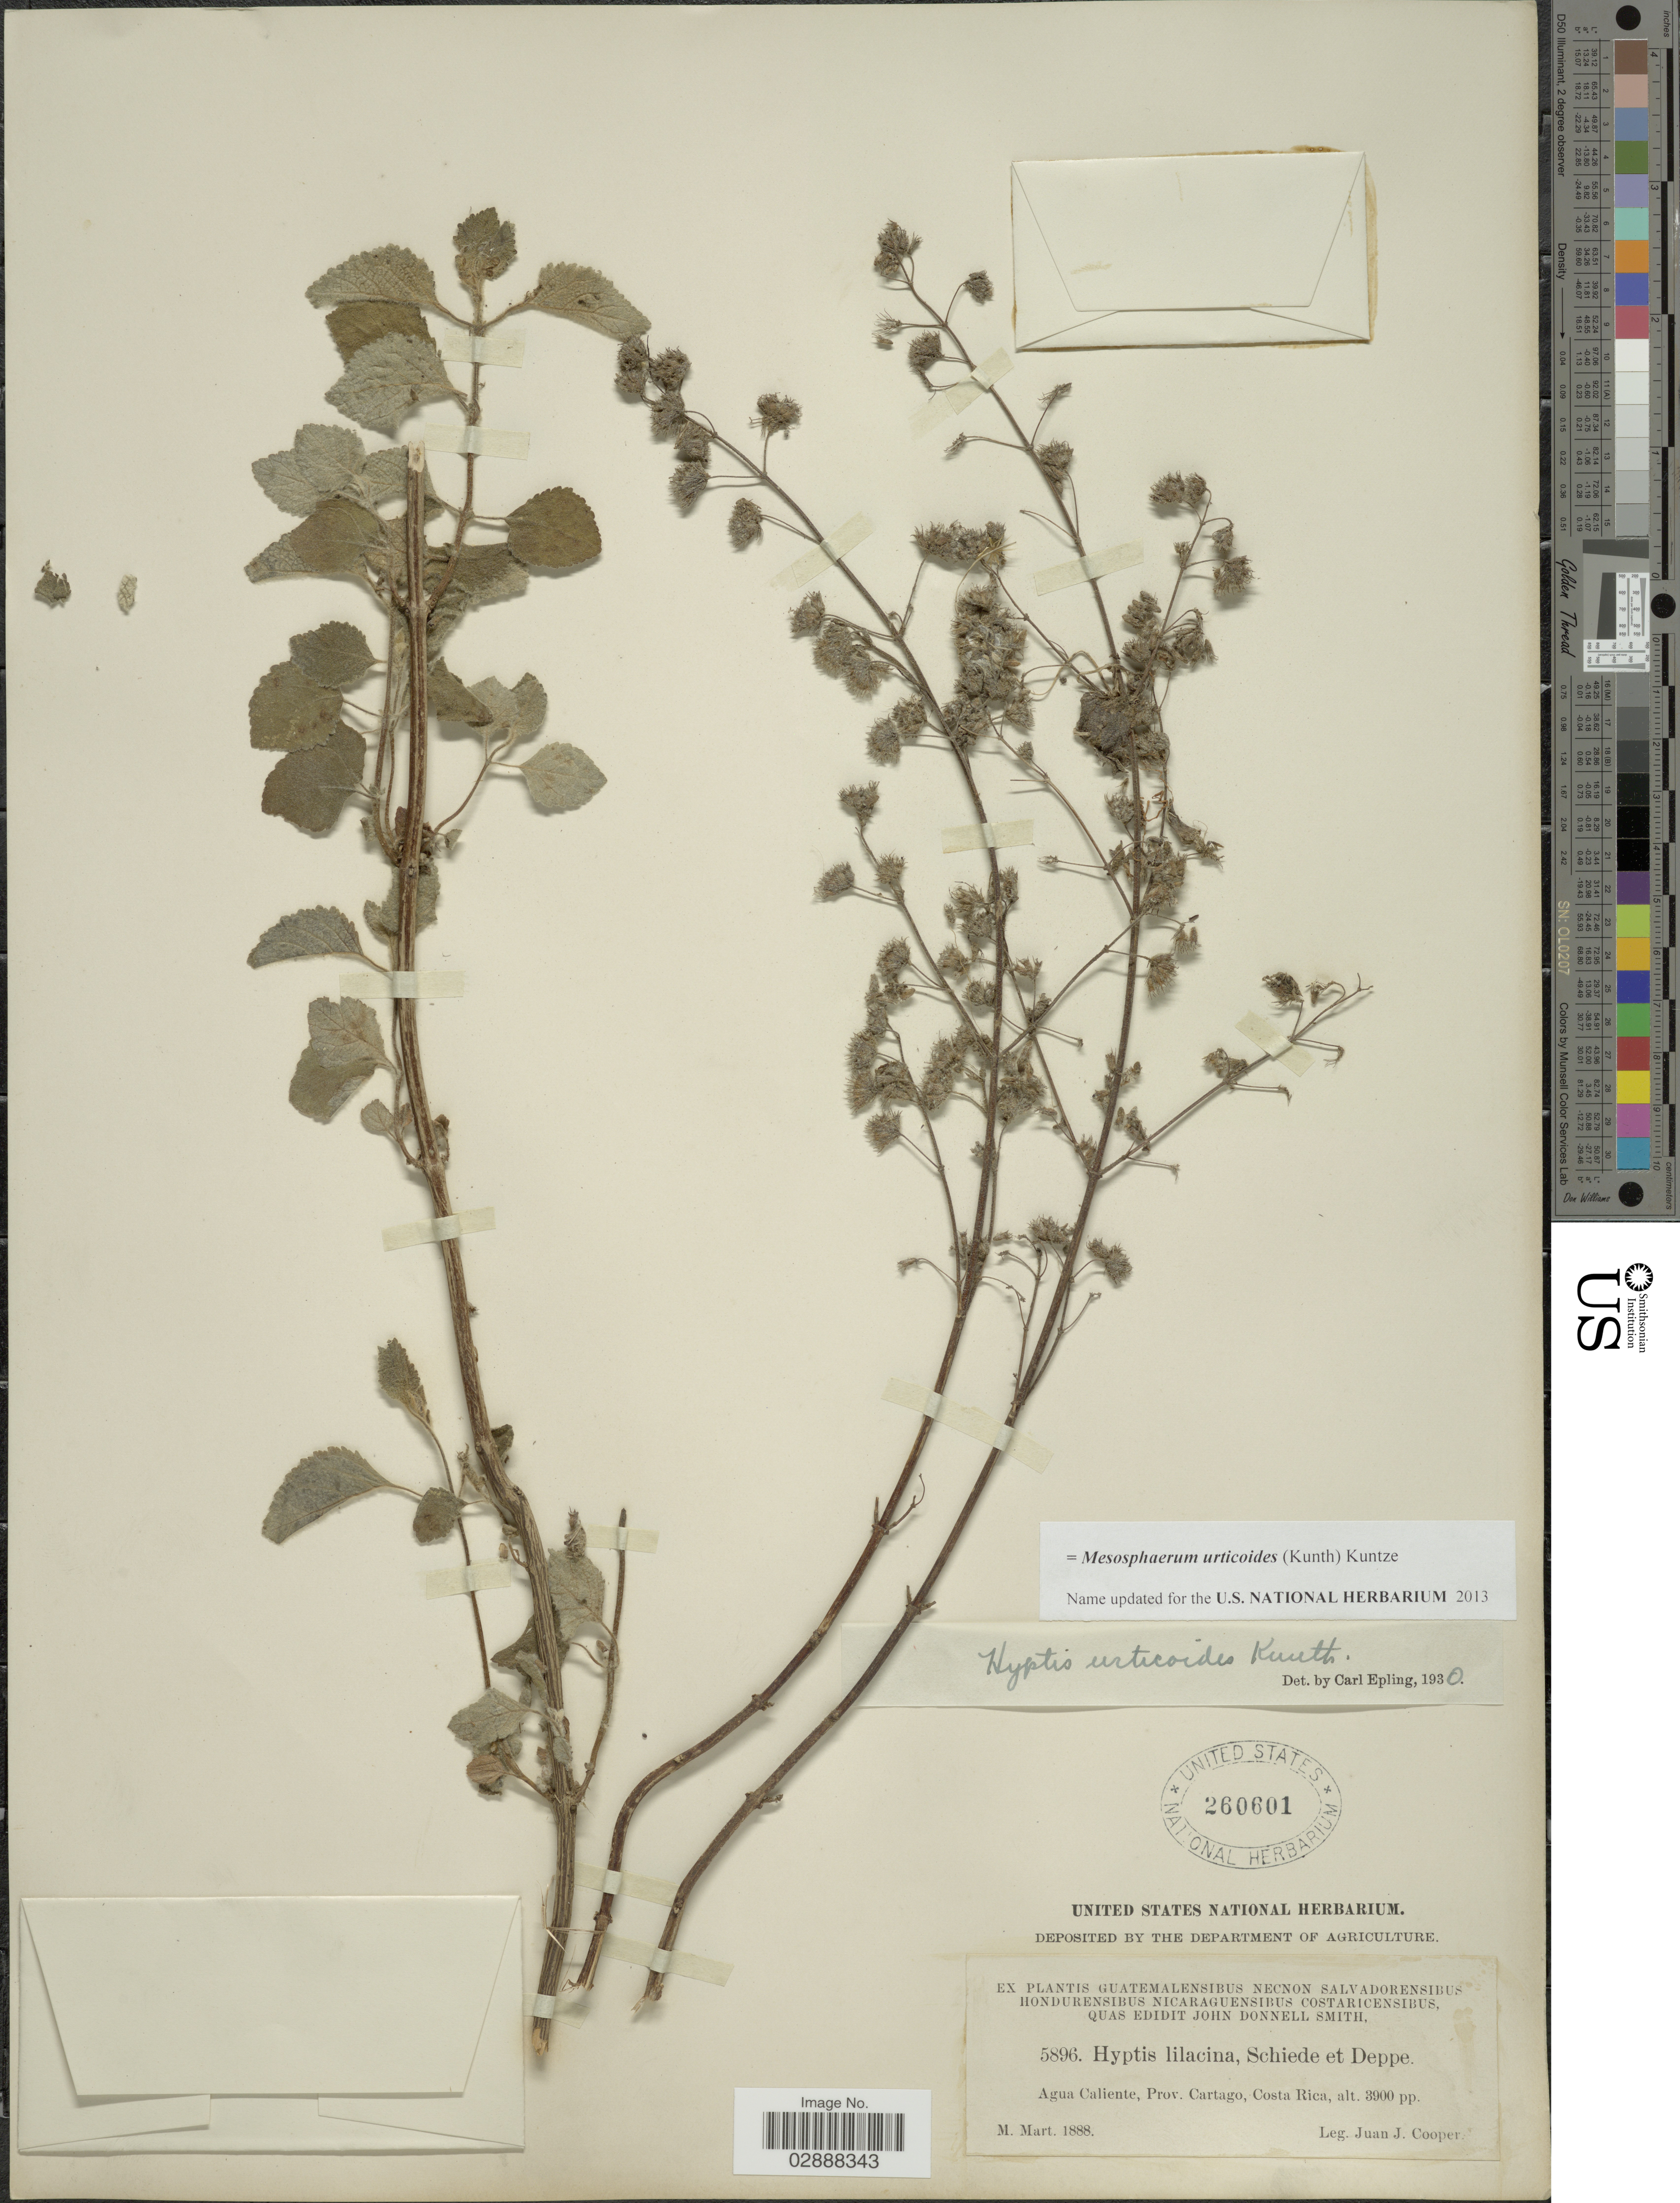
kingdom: Plantae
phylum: Tracheophyta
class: Magnoliopsida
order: Lamiales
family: Lamiaceae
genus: Mesosphaerum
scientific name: Mesosphaerum urticoides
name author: (Kunth) Kuntze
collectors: J. J. Cooper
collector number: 5896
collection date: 1888-03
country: Costa Rica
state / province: Cartago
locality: Agua Caliente.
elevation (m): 1189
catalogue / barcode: US 260601